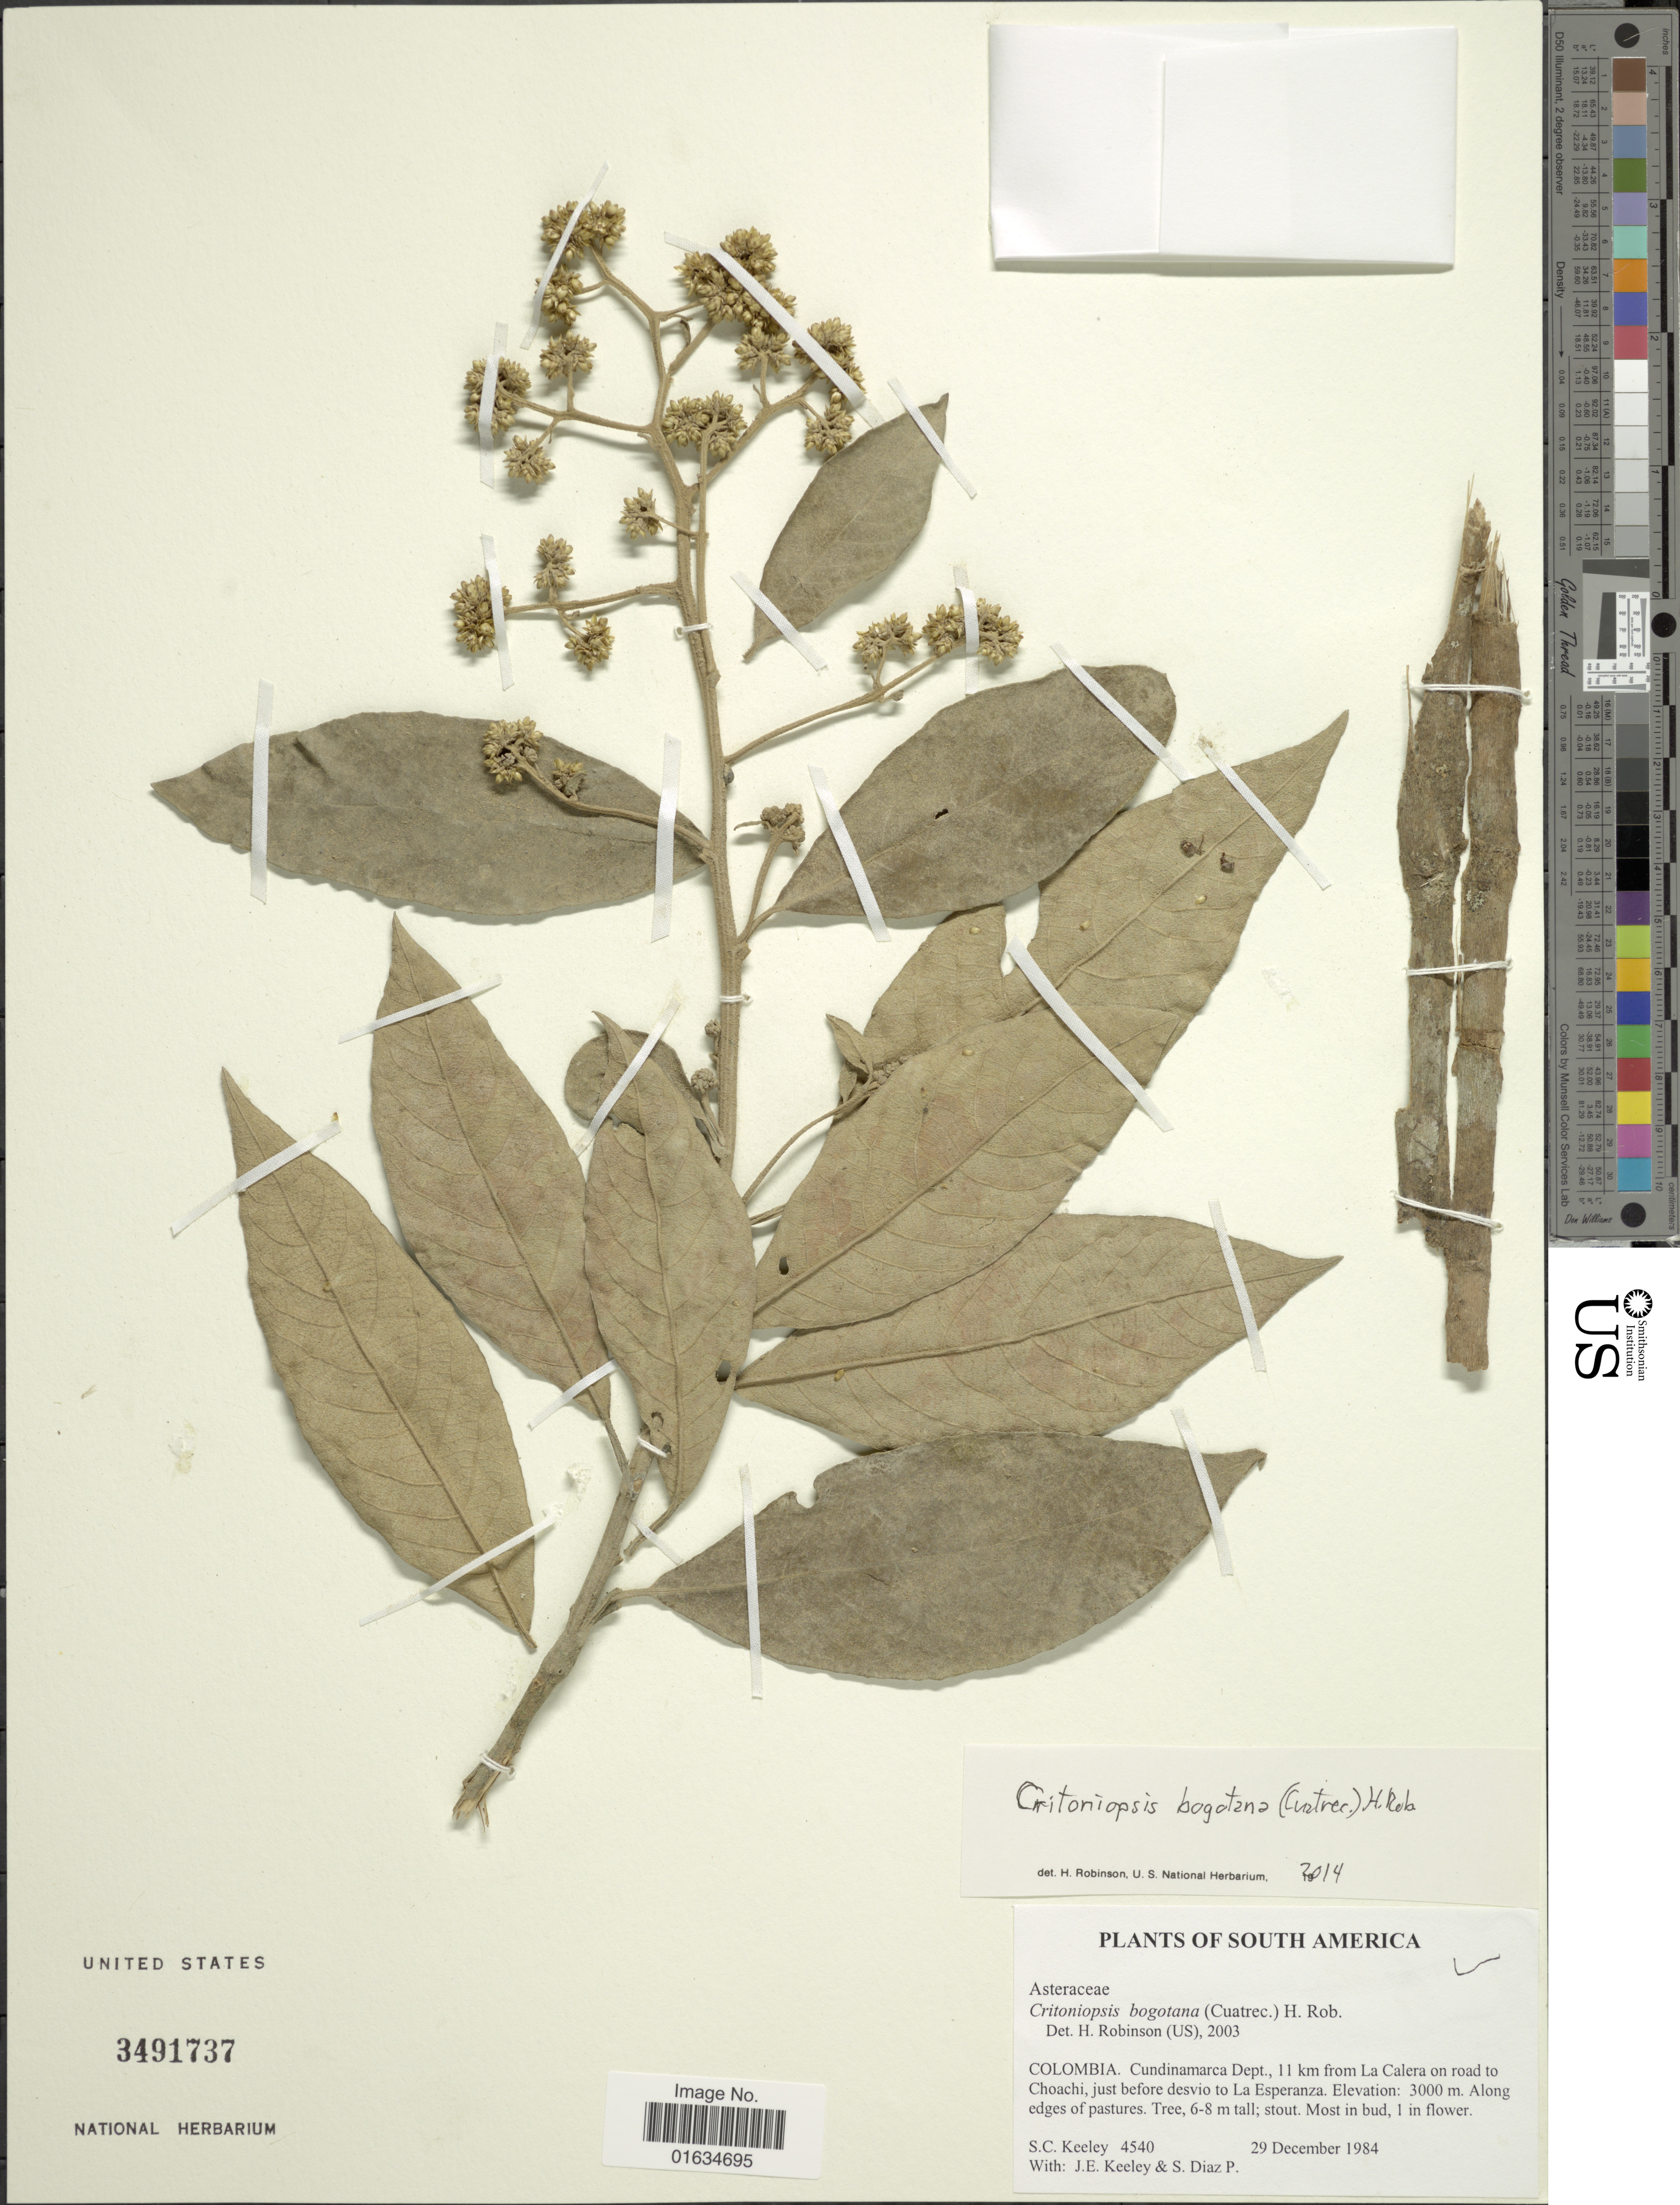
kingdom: Plantae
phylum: Tracheophyta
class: Magnoliopsida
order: Asterales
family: Asteraceae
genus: Critoniopsis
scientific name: Critoniopsis bogotana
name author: (Cuatrec.) H. Rob.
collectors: S. C. Keeley, J. E. Keeley & S. Díaz Píedrahíta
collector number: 4540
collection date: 1984-12-29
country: Colombia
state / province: Cundinamarca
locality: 11 km from La Calera on road to Choachi, just before desvio to La Esperanza.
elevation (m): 3000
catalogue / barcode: US 3491737